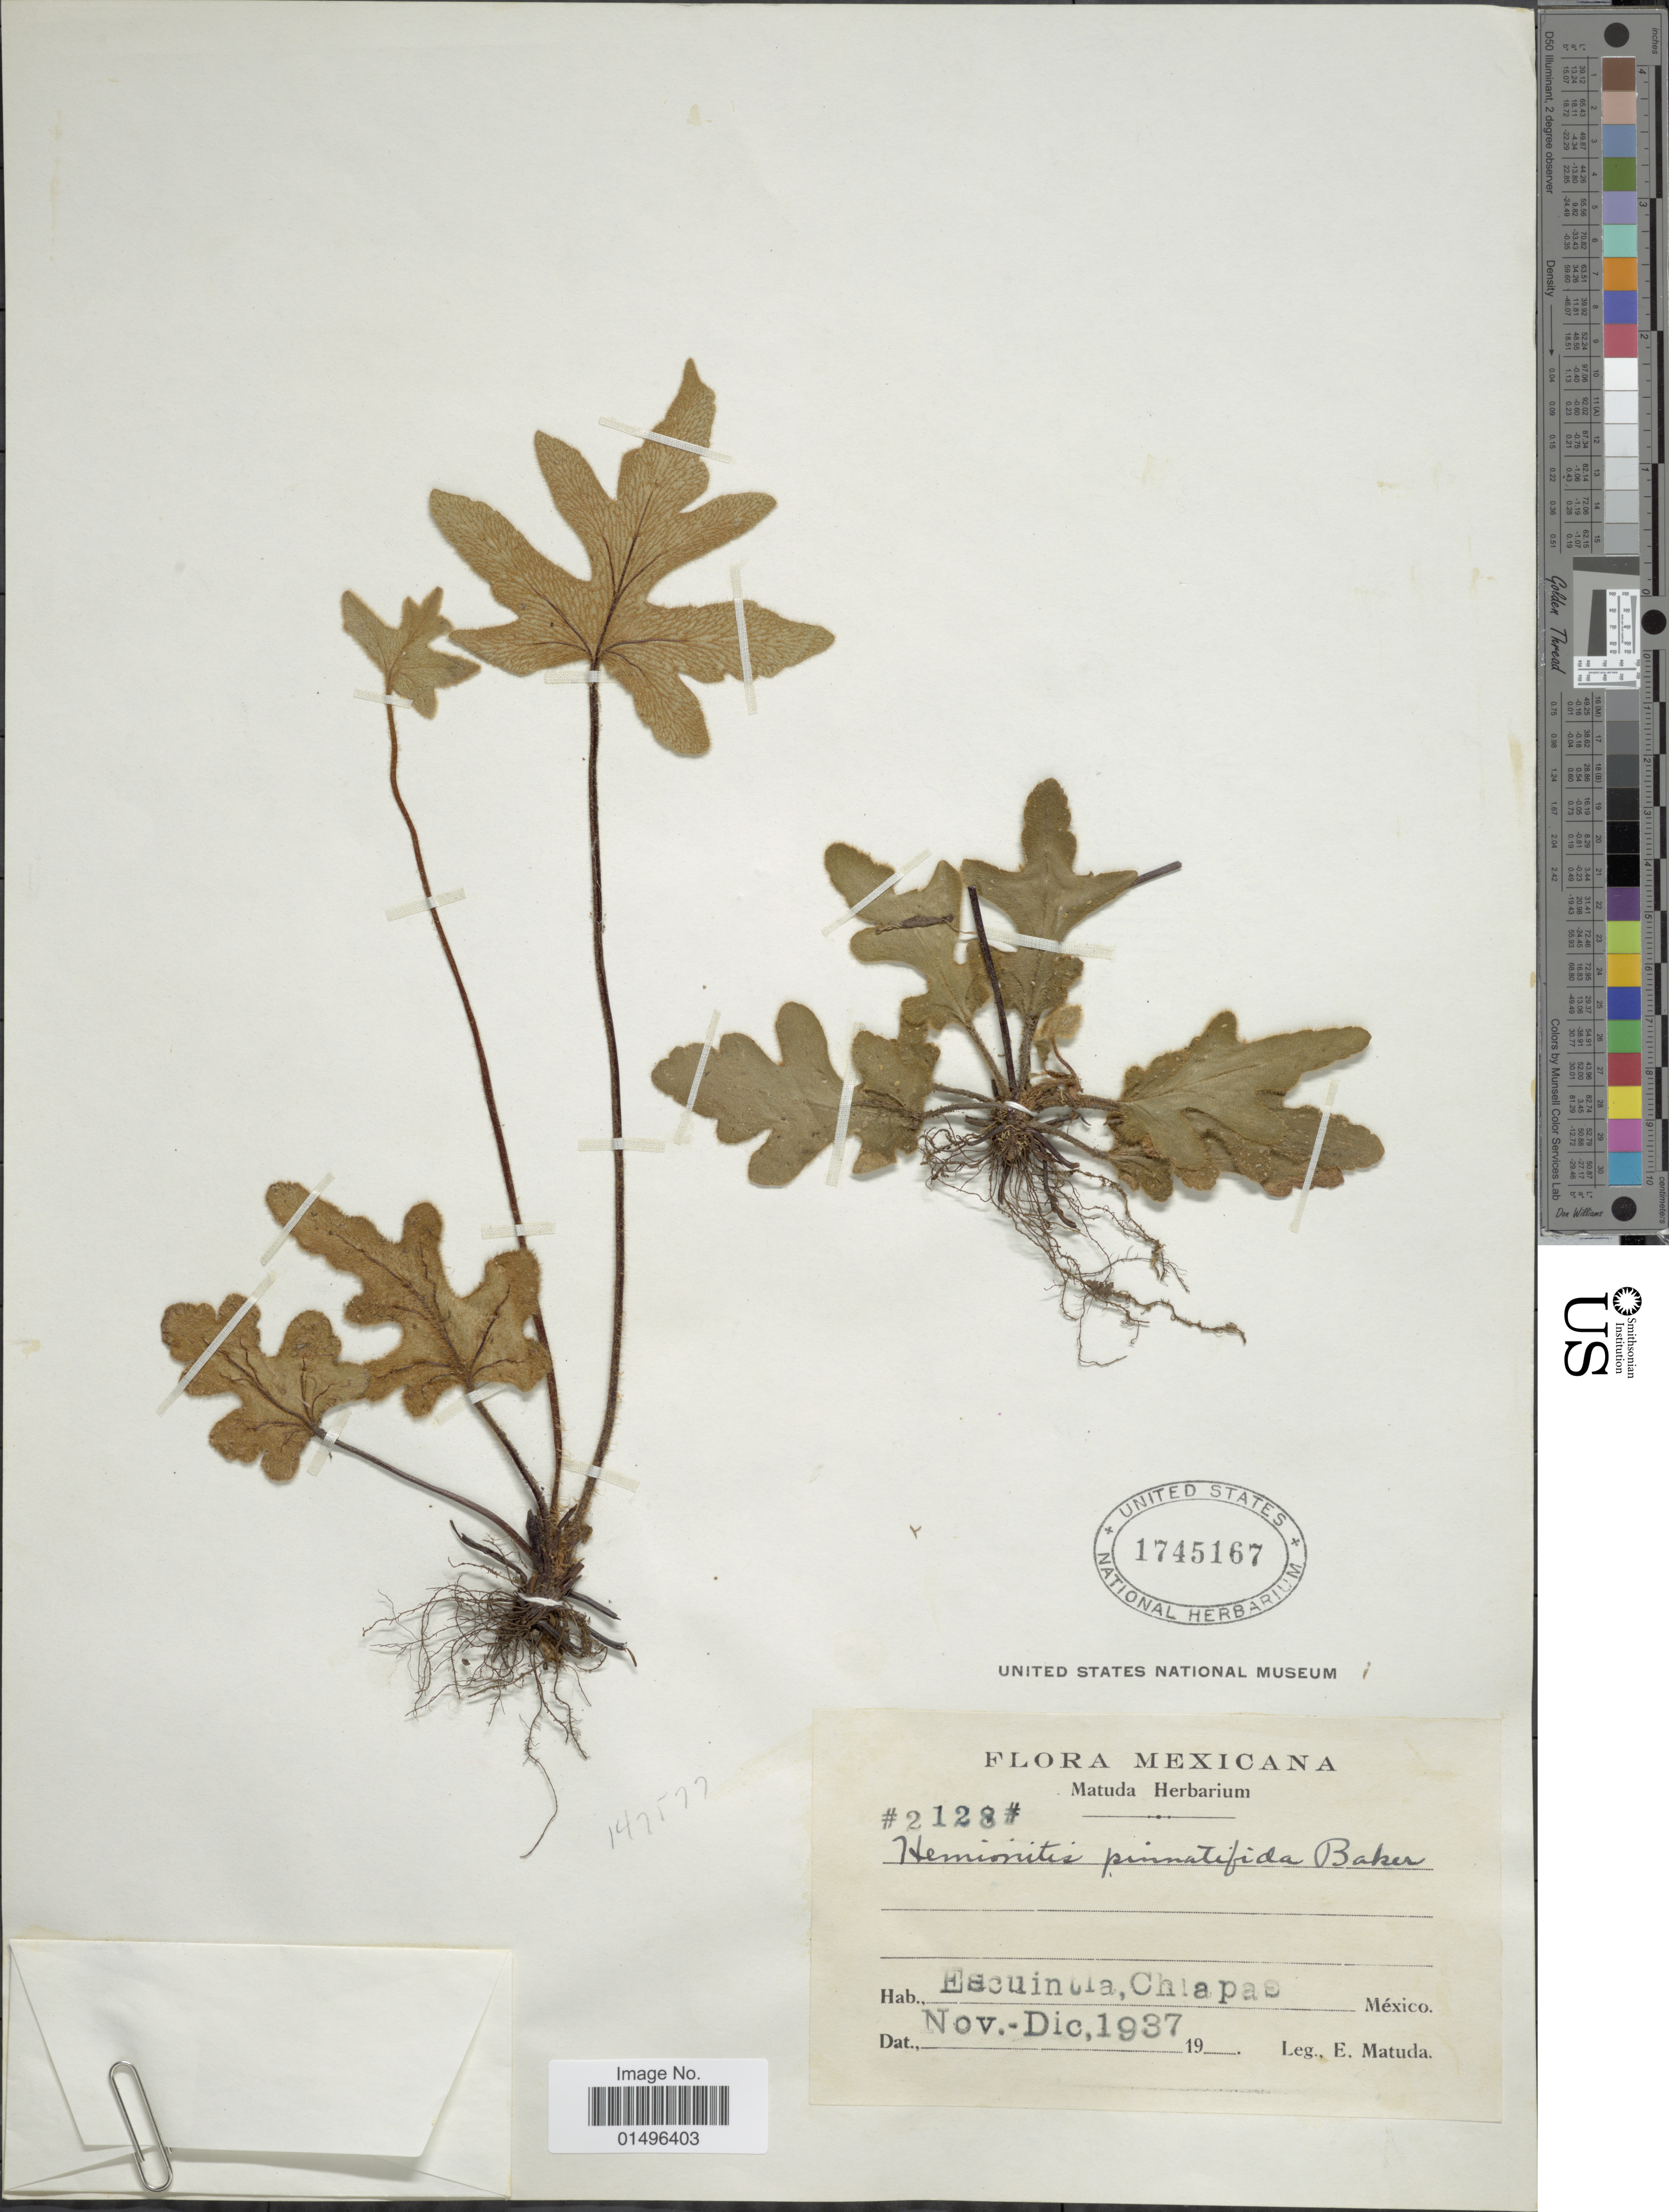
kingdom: Plantae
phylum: Tracheophyta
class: Polypodiopsida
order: Polypodiales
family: Pteridaceae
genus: Hemionitis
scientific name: Hemionitis pinnatifida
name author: Baker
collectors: E. Matuda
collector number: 2128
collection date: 1937-11/1937-12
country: Mexico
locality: Mexicana, Escuintla, Chiapas, Mexico.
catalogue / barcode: US 1745167